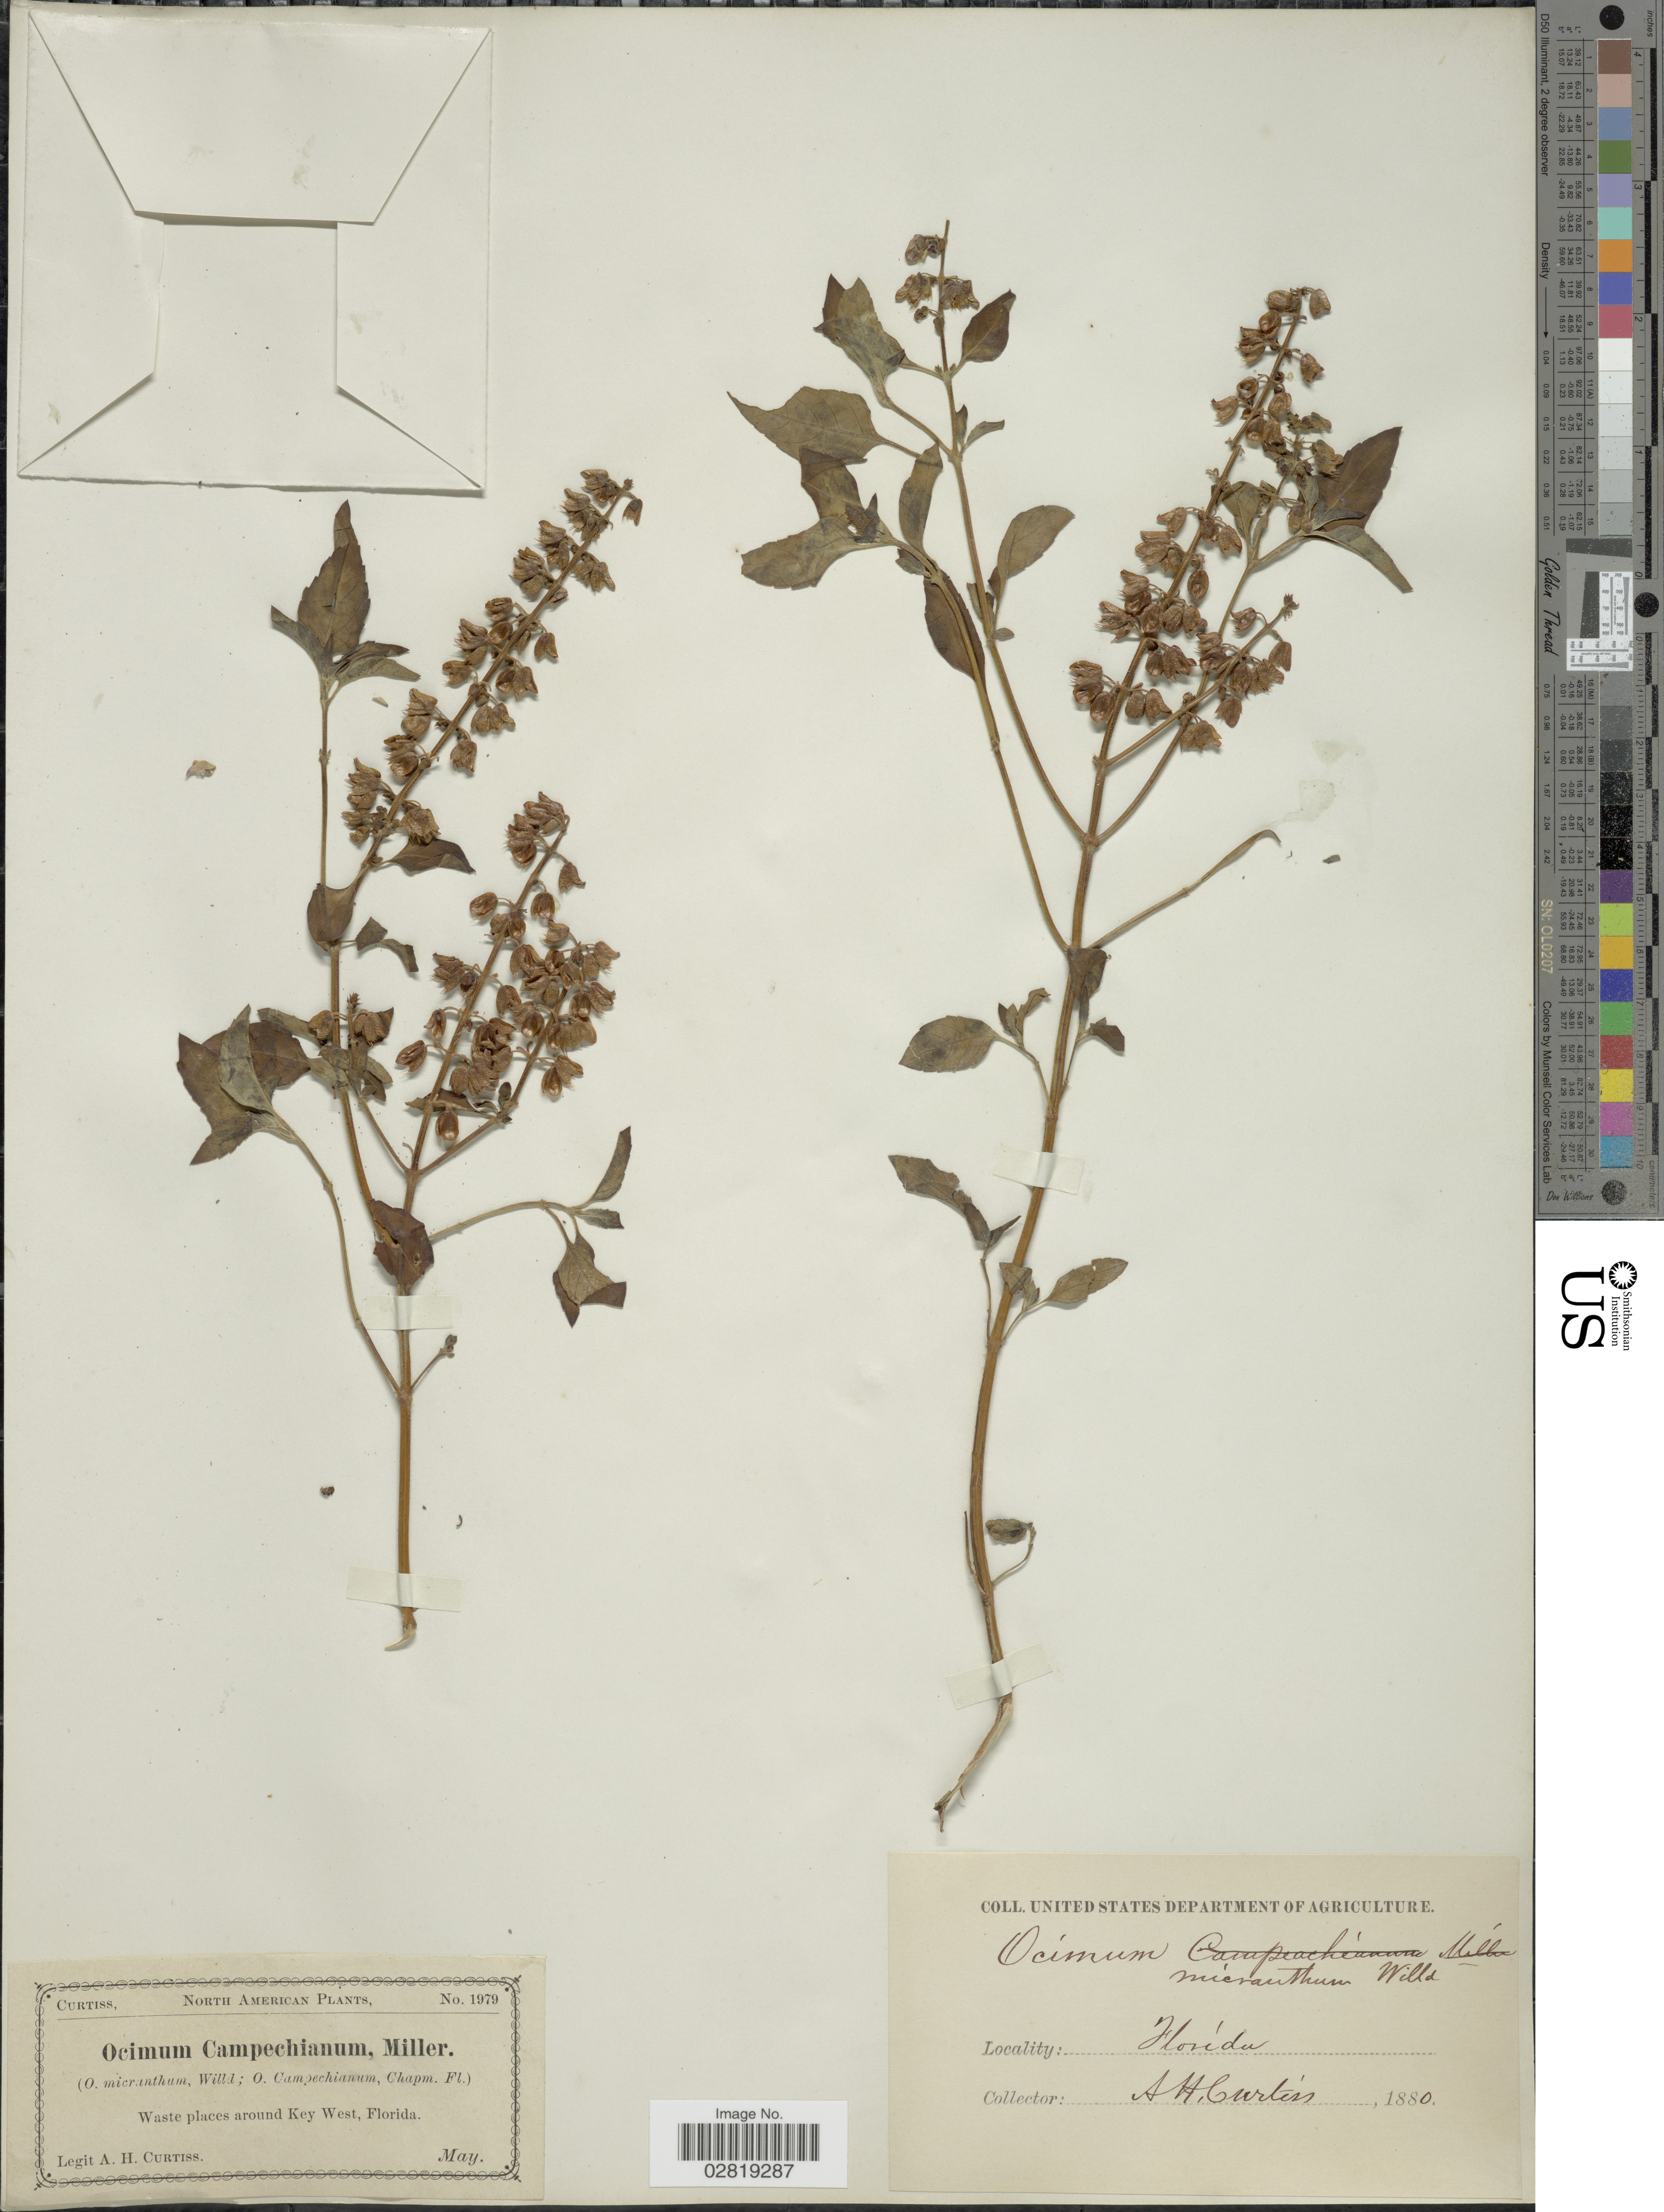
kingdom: Plantae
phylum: Tracheophyta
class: Magnoliopsida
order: Lamiales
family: Lamiaceae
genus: Ocimum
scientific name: Ocimum micranthum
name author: Willd.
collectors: A. H. Curtiss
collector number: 1979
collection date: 1880-05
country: United States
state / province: Florida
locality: Waste places around Key West.